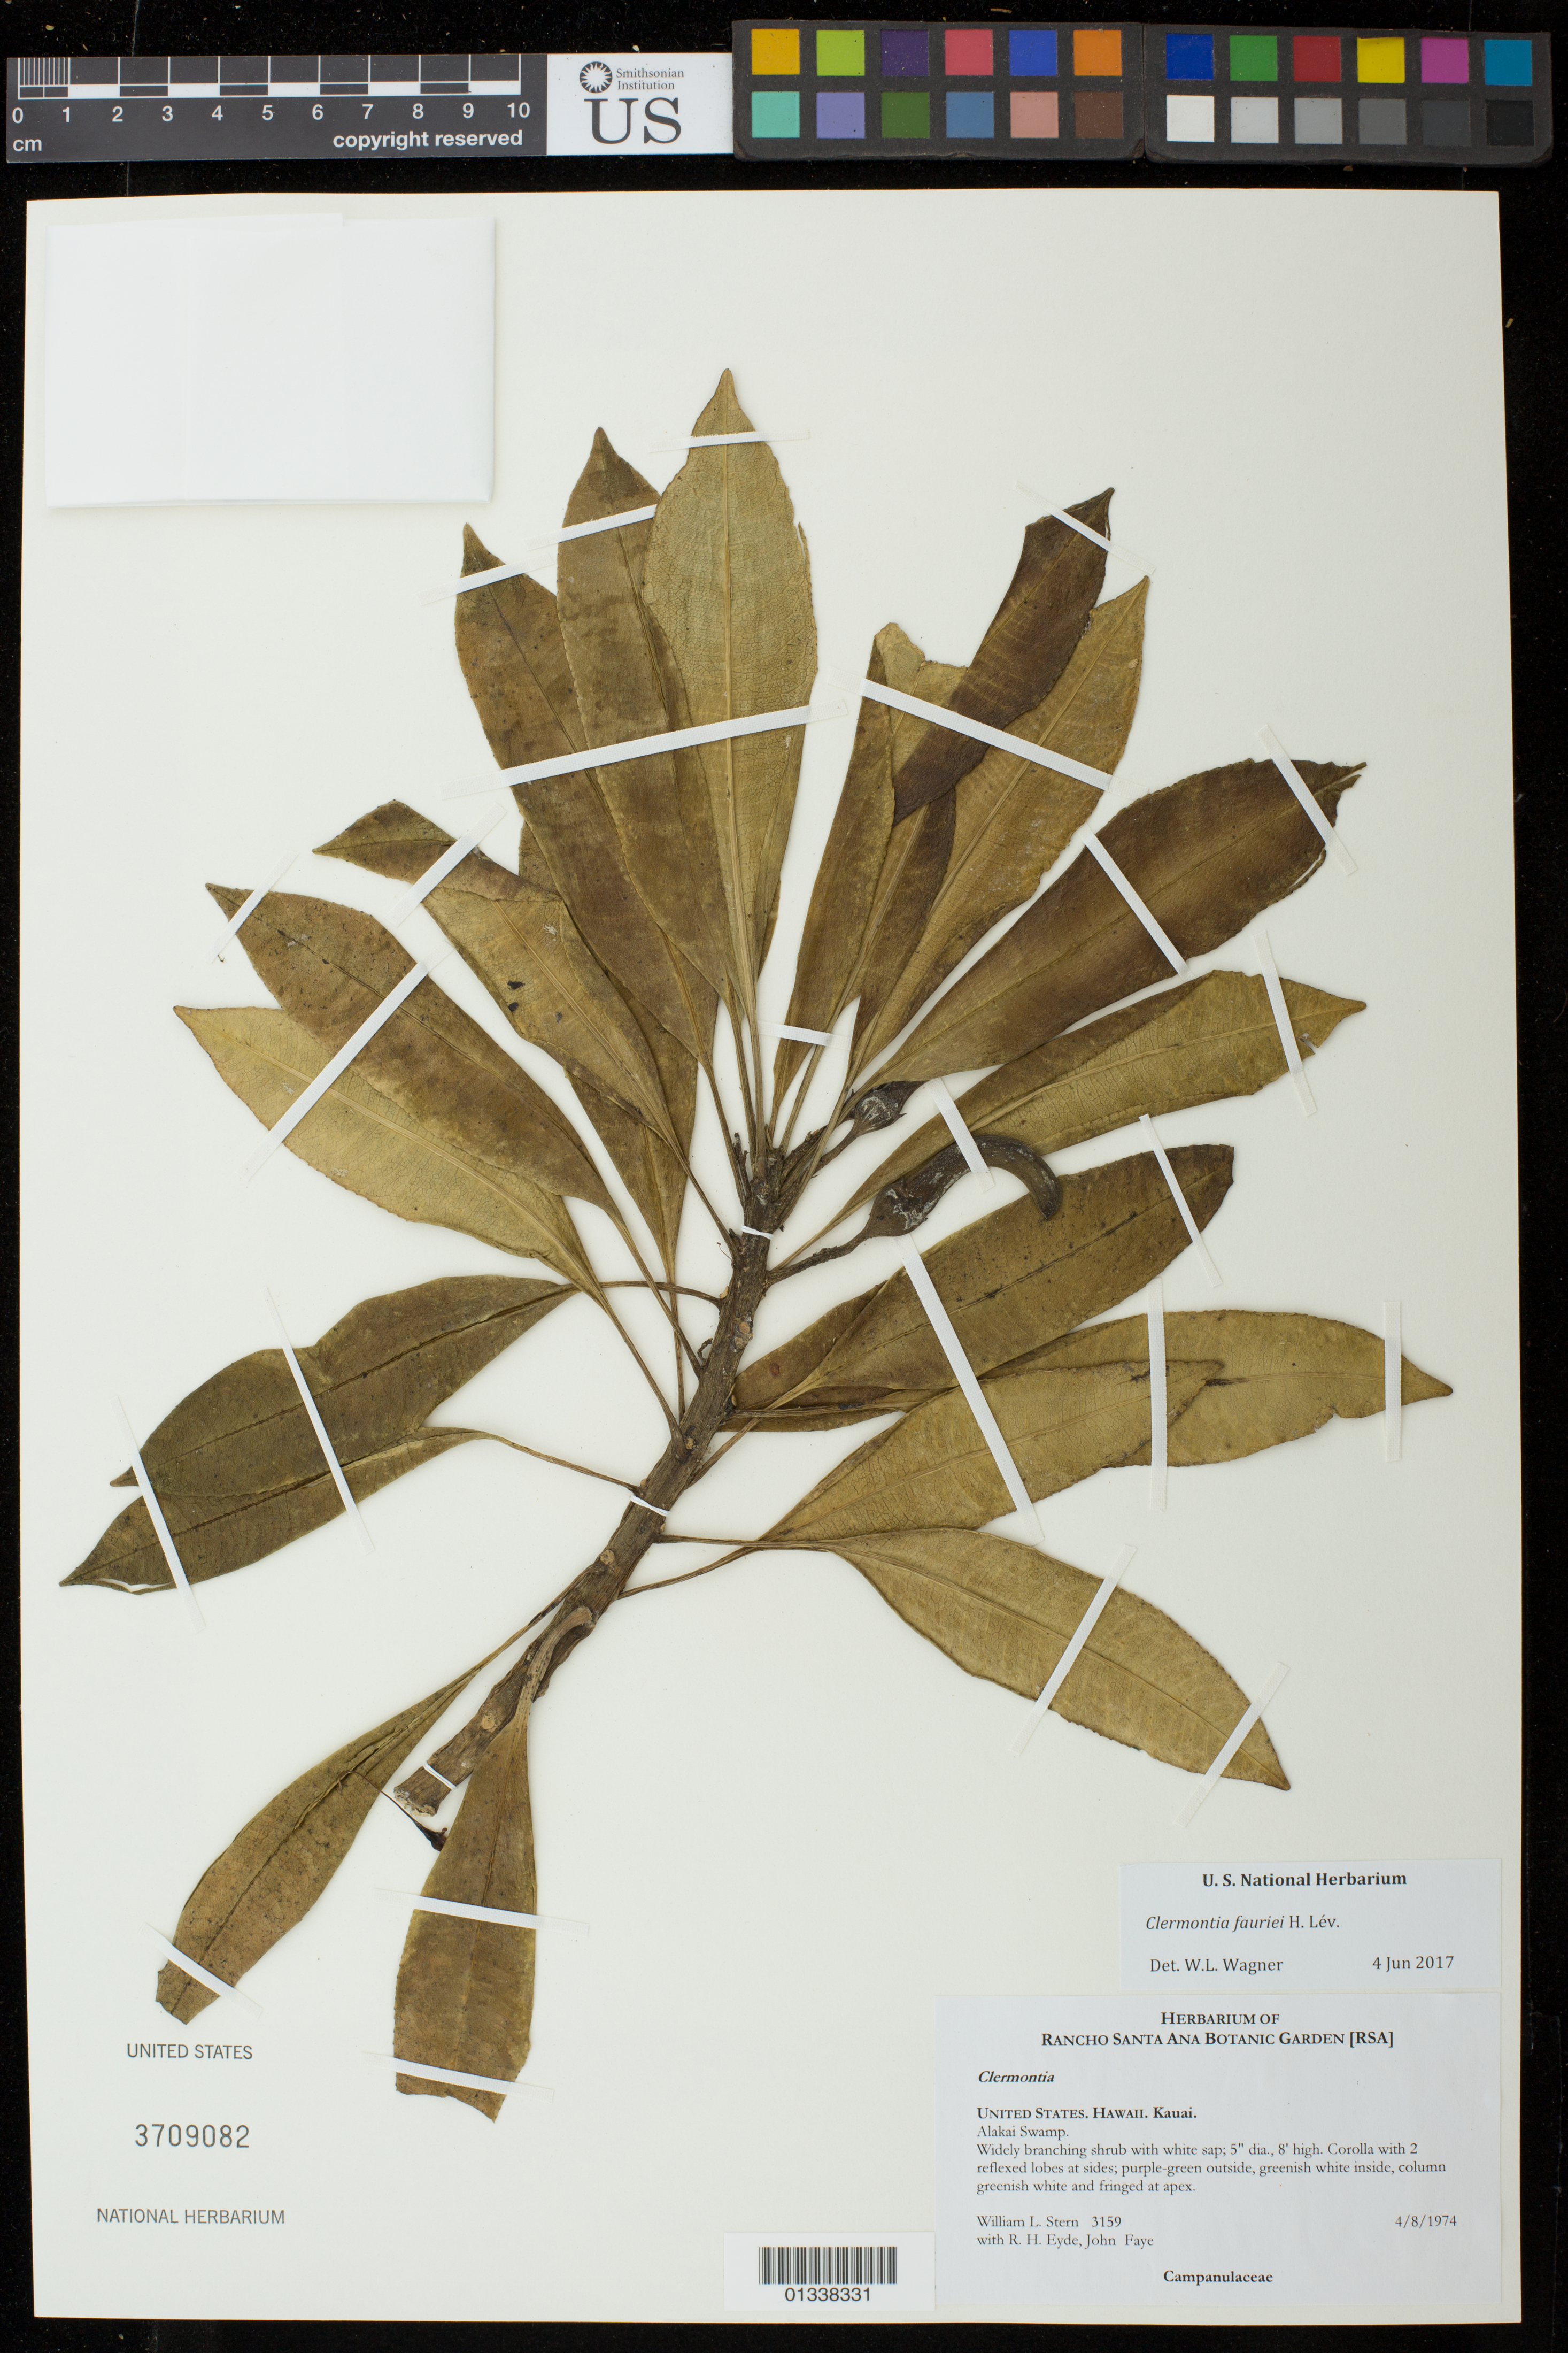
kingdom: Plantae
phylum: Tracheophyta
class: Magnoliopsida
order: Asterales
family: Campanulaceae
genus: Clermontia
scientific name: Clermontia fauriei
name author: H. Lév.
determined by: Wagner, W. L., (BOT), Smithsonian Institution - National Museum of Natural History (UNITED STATES)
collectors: W. L. Stern, R. H. Eyde & J. Faye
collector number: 3159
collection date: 1974-04-08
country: United States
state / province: Hawaii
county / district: Kauai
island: Kaua'i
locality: Alakai Swamp.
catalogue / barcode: US 3709082